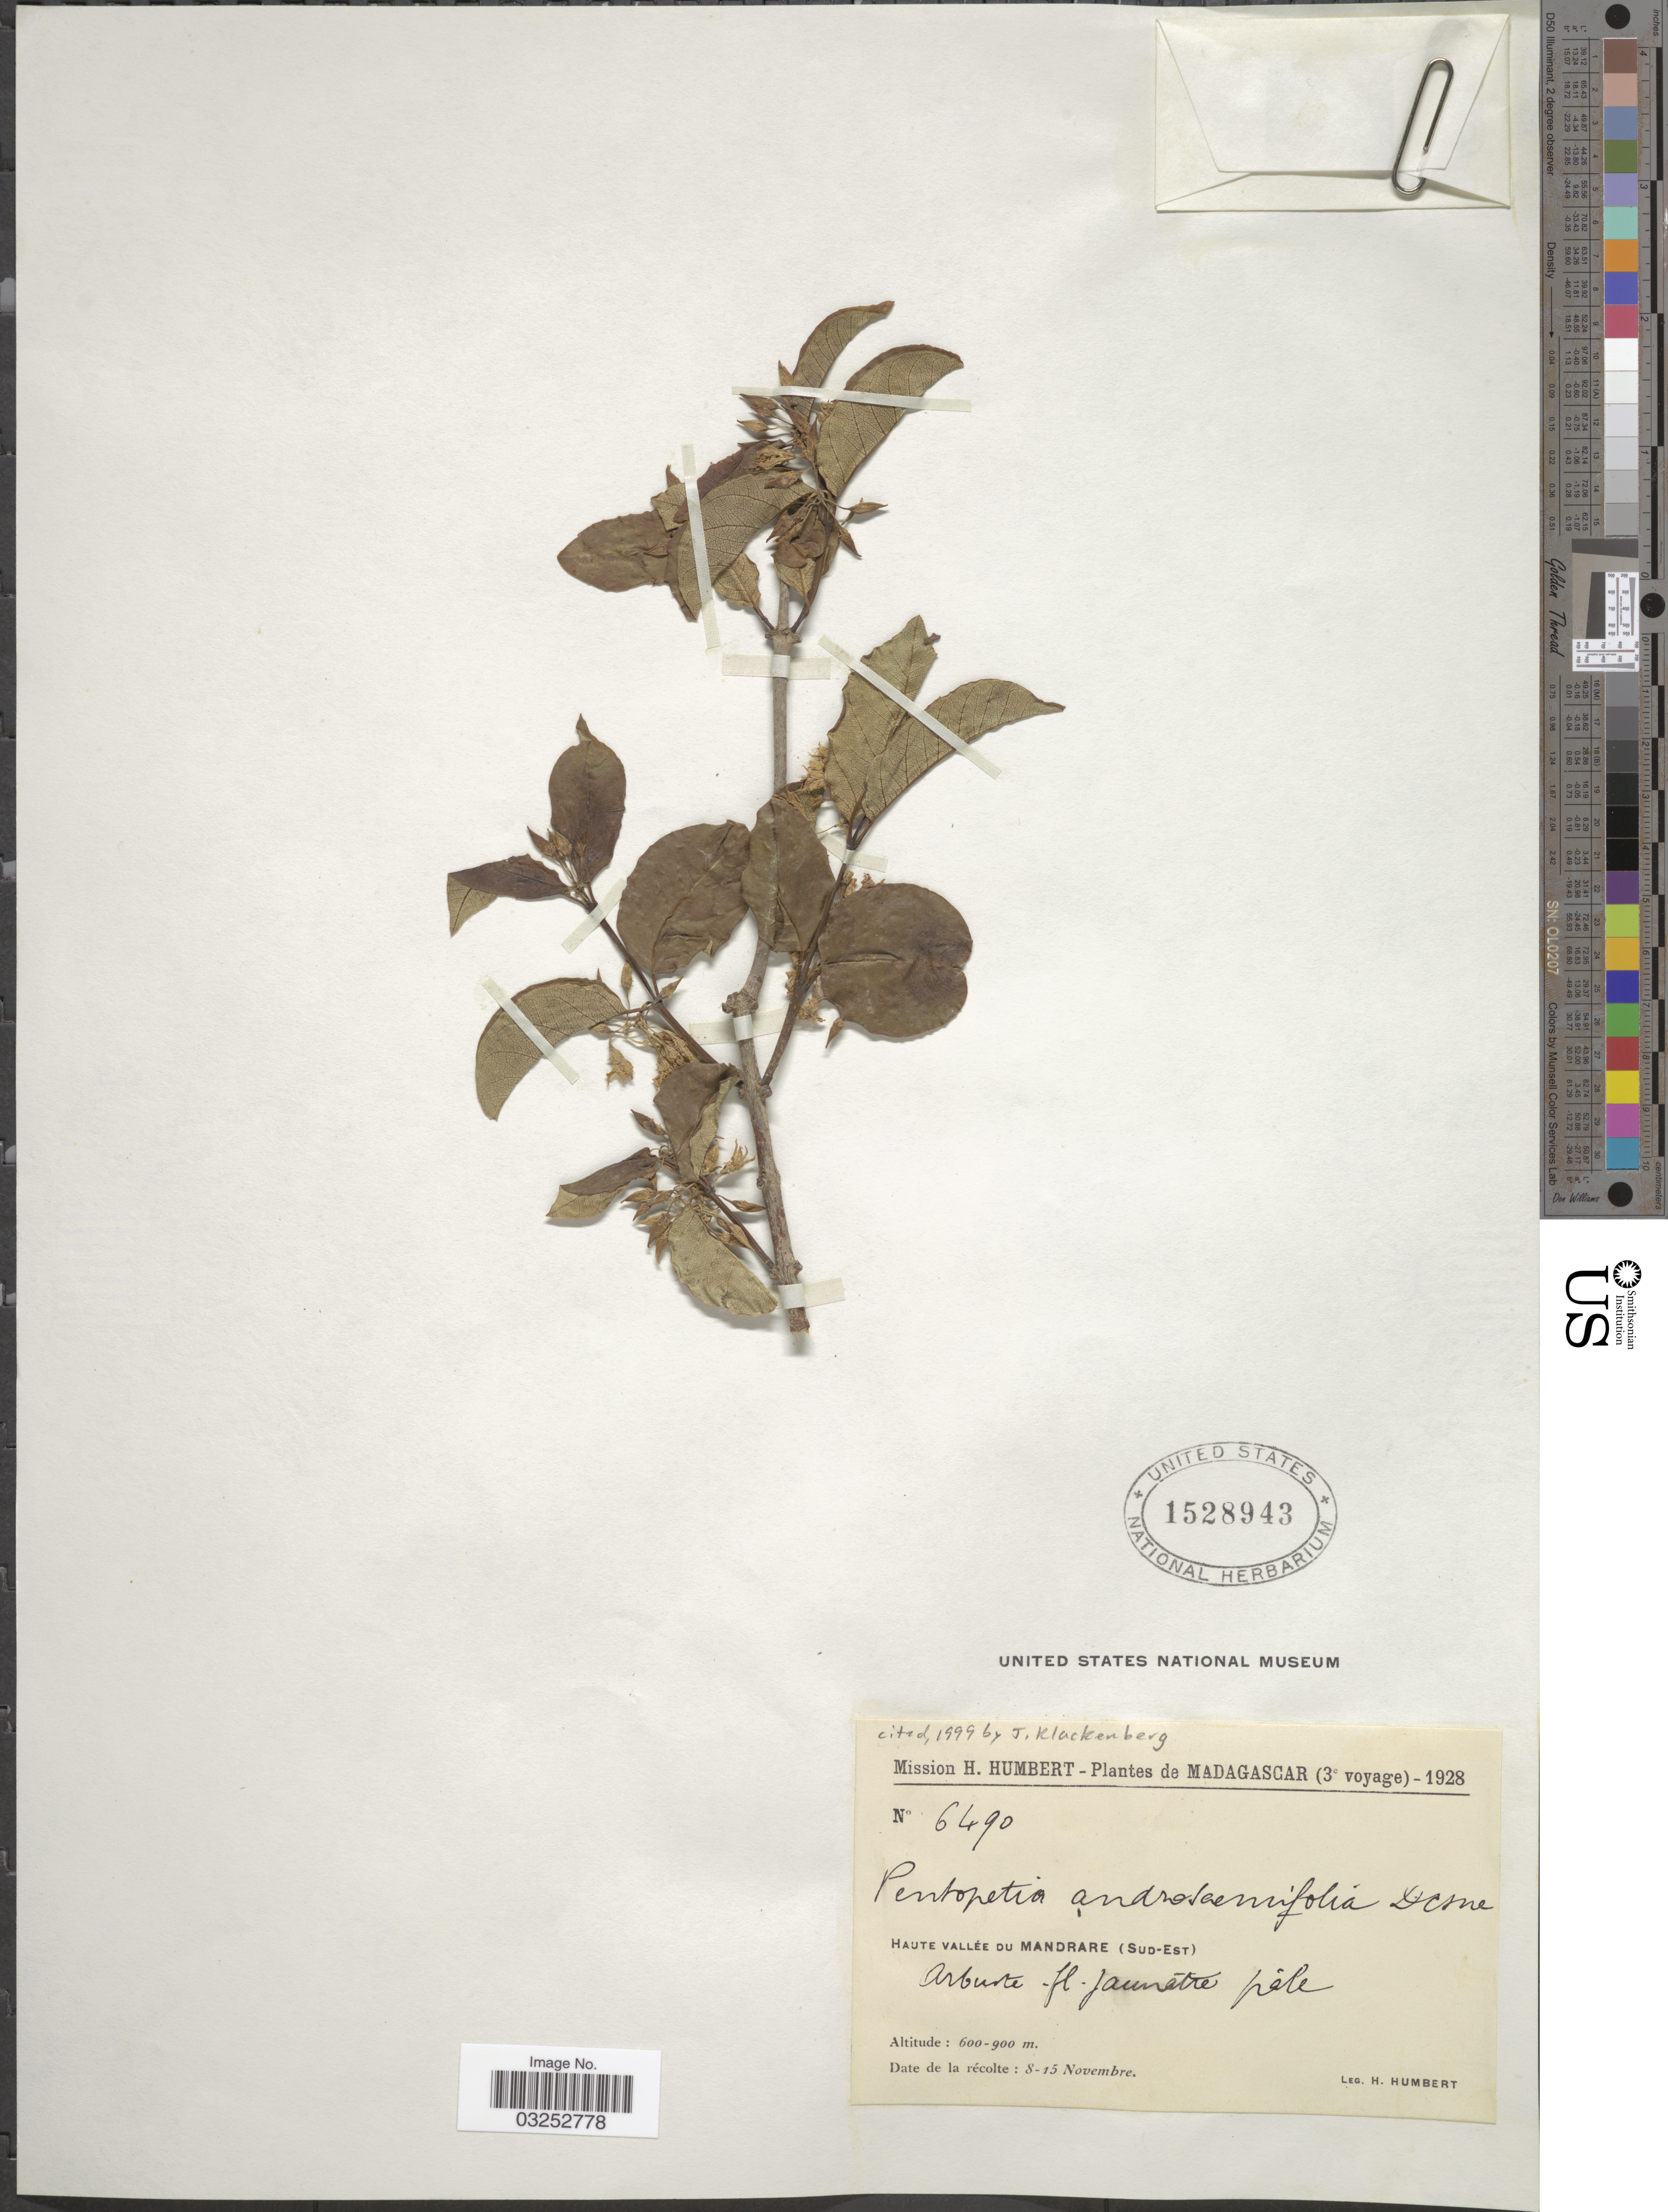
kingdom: Plantae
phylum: Tracheophyta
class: Magnoliopsida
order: Gentianales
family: Apocynaceae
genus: Pentopetia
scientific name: Pentopetia androsaemifolia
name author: Decne.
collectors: H. Humbert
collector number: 6490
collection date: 1928-11-08/1928-11-15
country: Madagascar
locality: Haute Vallée Du Mandrare (Sud-Est).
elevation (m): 600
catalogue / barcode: US 1528943